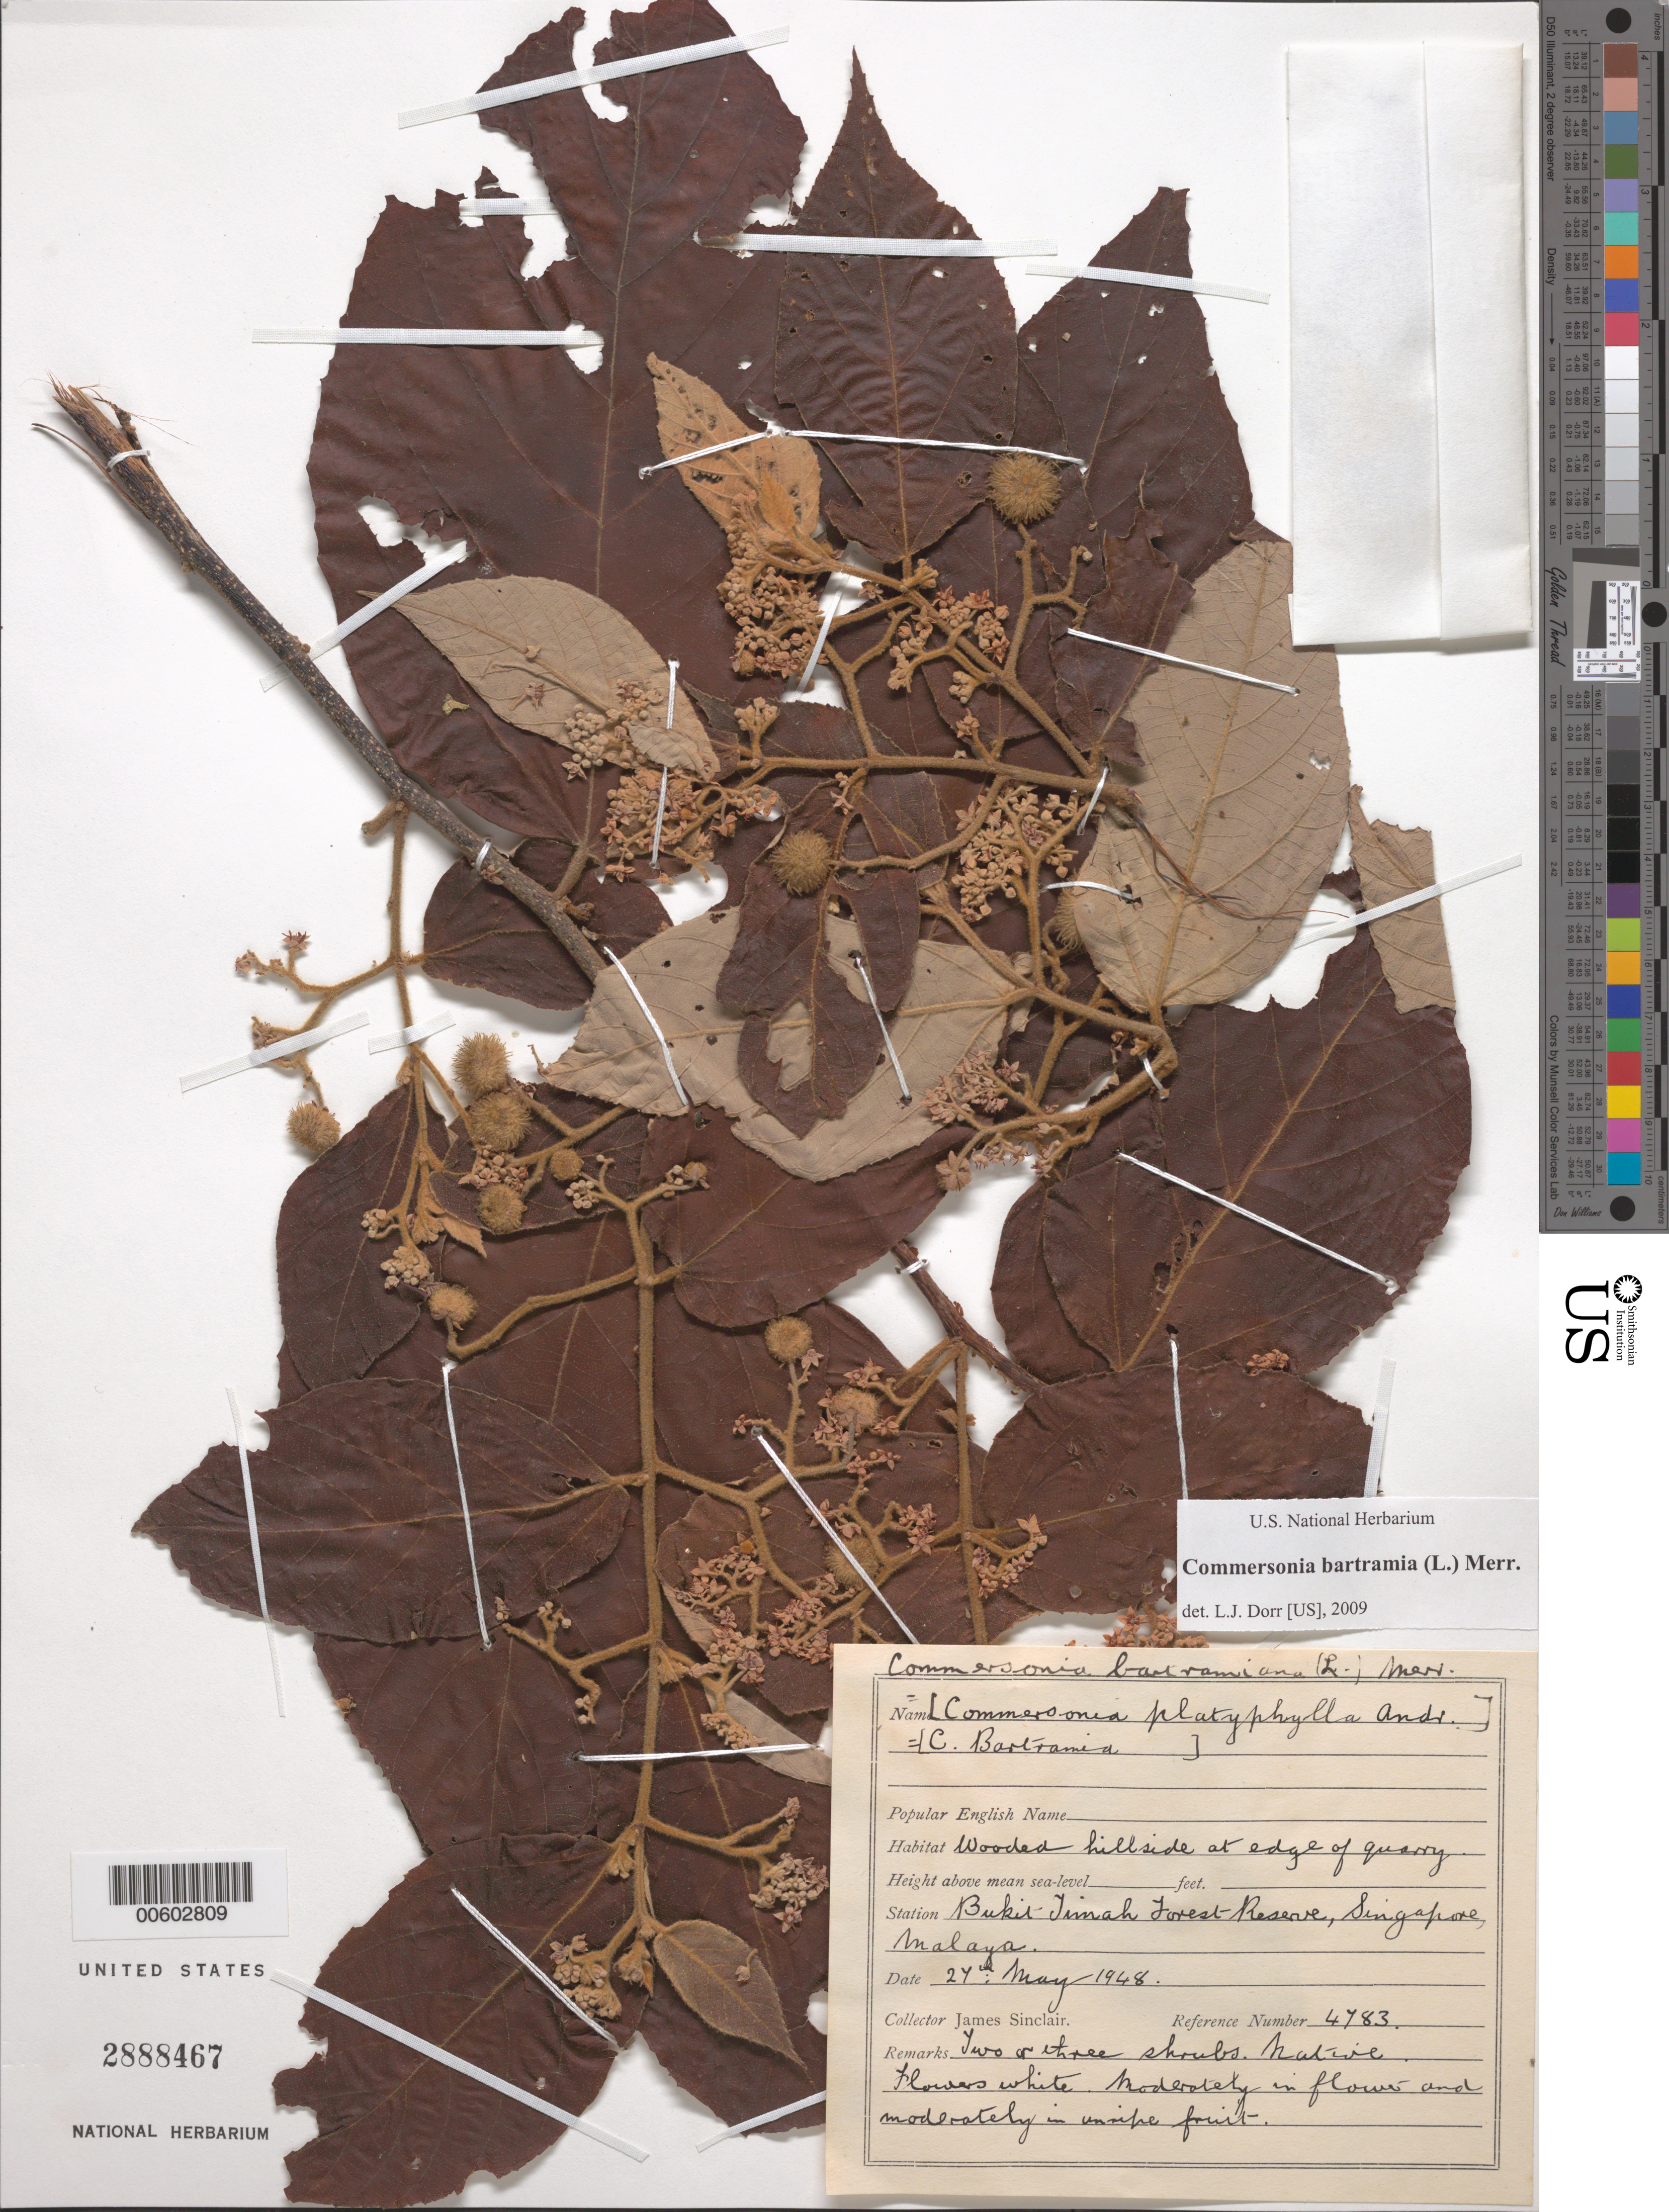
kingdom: Plantae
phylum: Tracheophyta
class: Magnoliopsida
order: Malvales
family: Malvaceae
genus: Commersonia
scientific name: Commersonia bartramia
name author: (L.) Merr.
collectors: J. Sinclair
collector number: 4783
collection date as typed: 24 May 1948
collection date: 1948-05-24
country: Singapore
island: Singapore Island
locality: Bukit-Timah Forest-Reserve, Singapore, Malaya [Malay Peninsula]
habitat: Wooded hillside at edge of quarry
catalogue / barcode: US 2888467